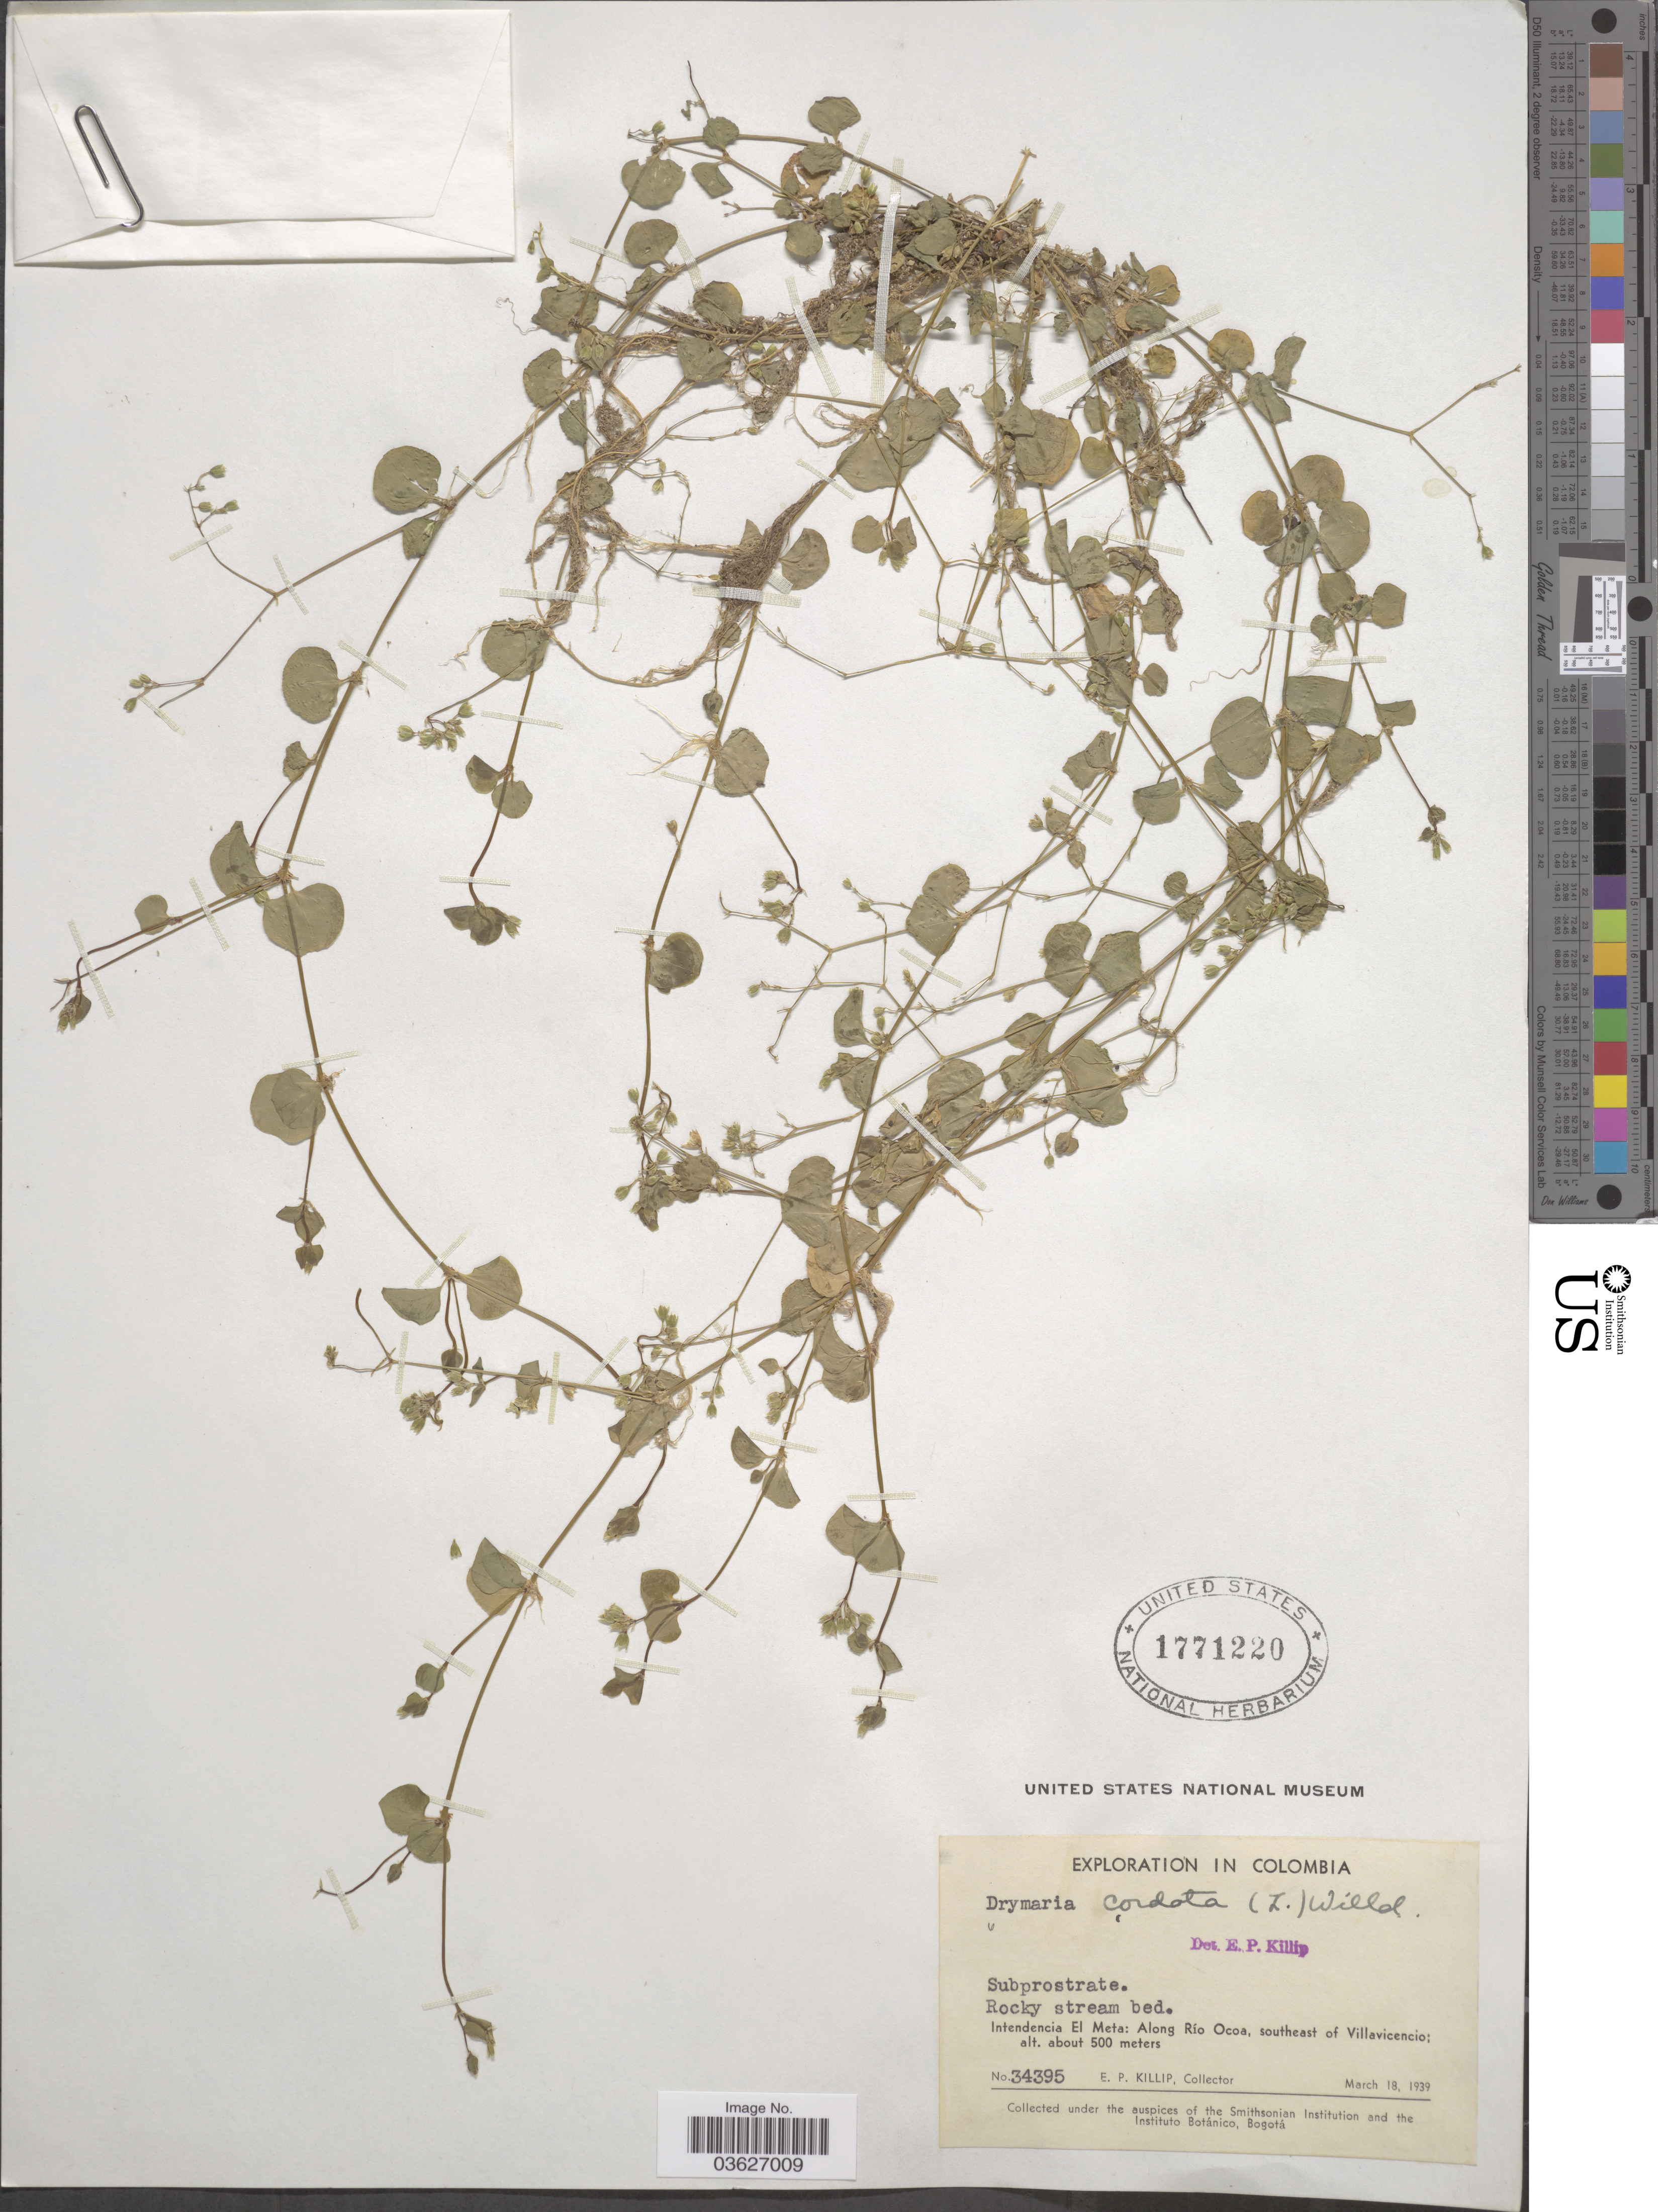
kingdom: Plantae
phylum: Tracheophyta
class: Magnoliopsida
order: Caryophyllales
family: Caryophyllaceae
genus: Drymaria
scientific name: Drymaria cordata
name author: (L.) Willd. ex Schult.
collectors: E. P. Killip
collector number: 34395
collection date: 1939-03-18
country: Colombia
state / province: Meta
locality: Intendencia El Meta: Along Río Ocoa, southeast of Villavicencio.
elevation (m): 500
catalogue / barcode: US 1771220